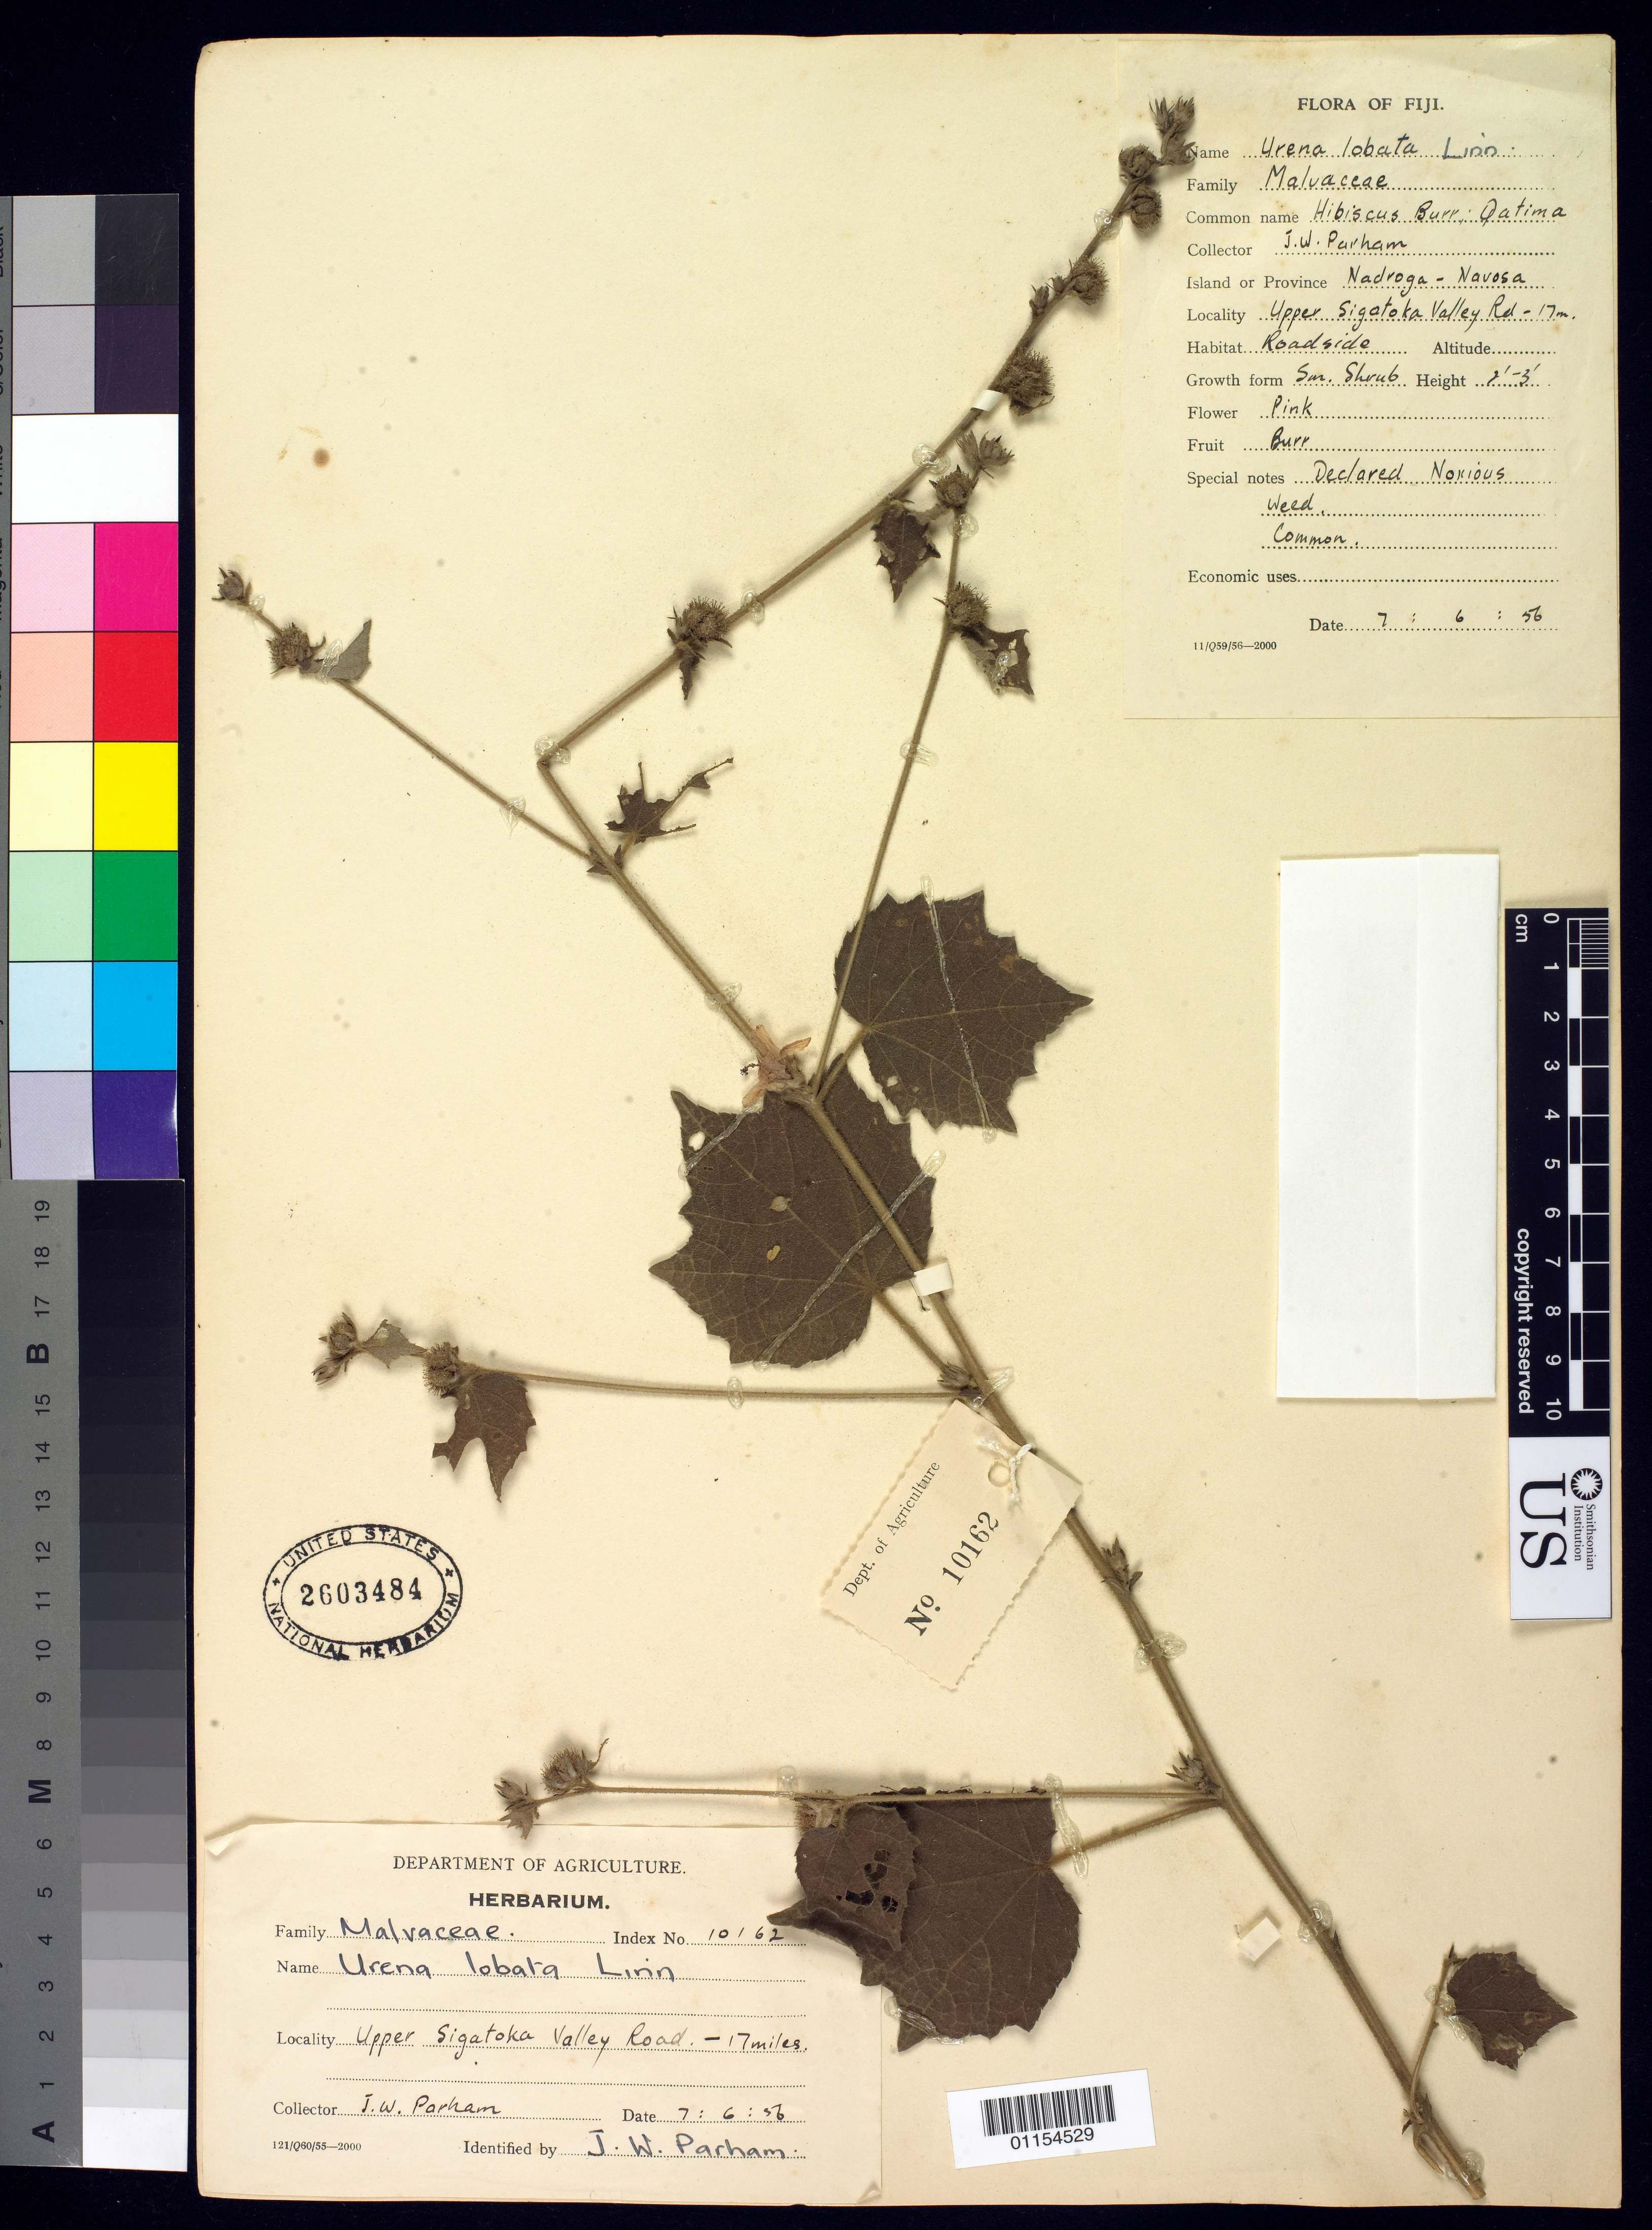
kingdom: Plantae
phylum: Tracheophyta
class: Magnoliopsida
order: Malvales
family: Malvaceae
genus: Urena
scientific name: Urena lobata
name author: L.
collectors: J. Parham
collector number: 10162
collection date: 1956-07-06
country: Fiji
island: Viti Levu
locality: Nadroga - Navosa; Upper Sihatoka Valley Rd - 17 m.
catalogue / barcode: US 2603484